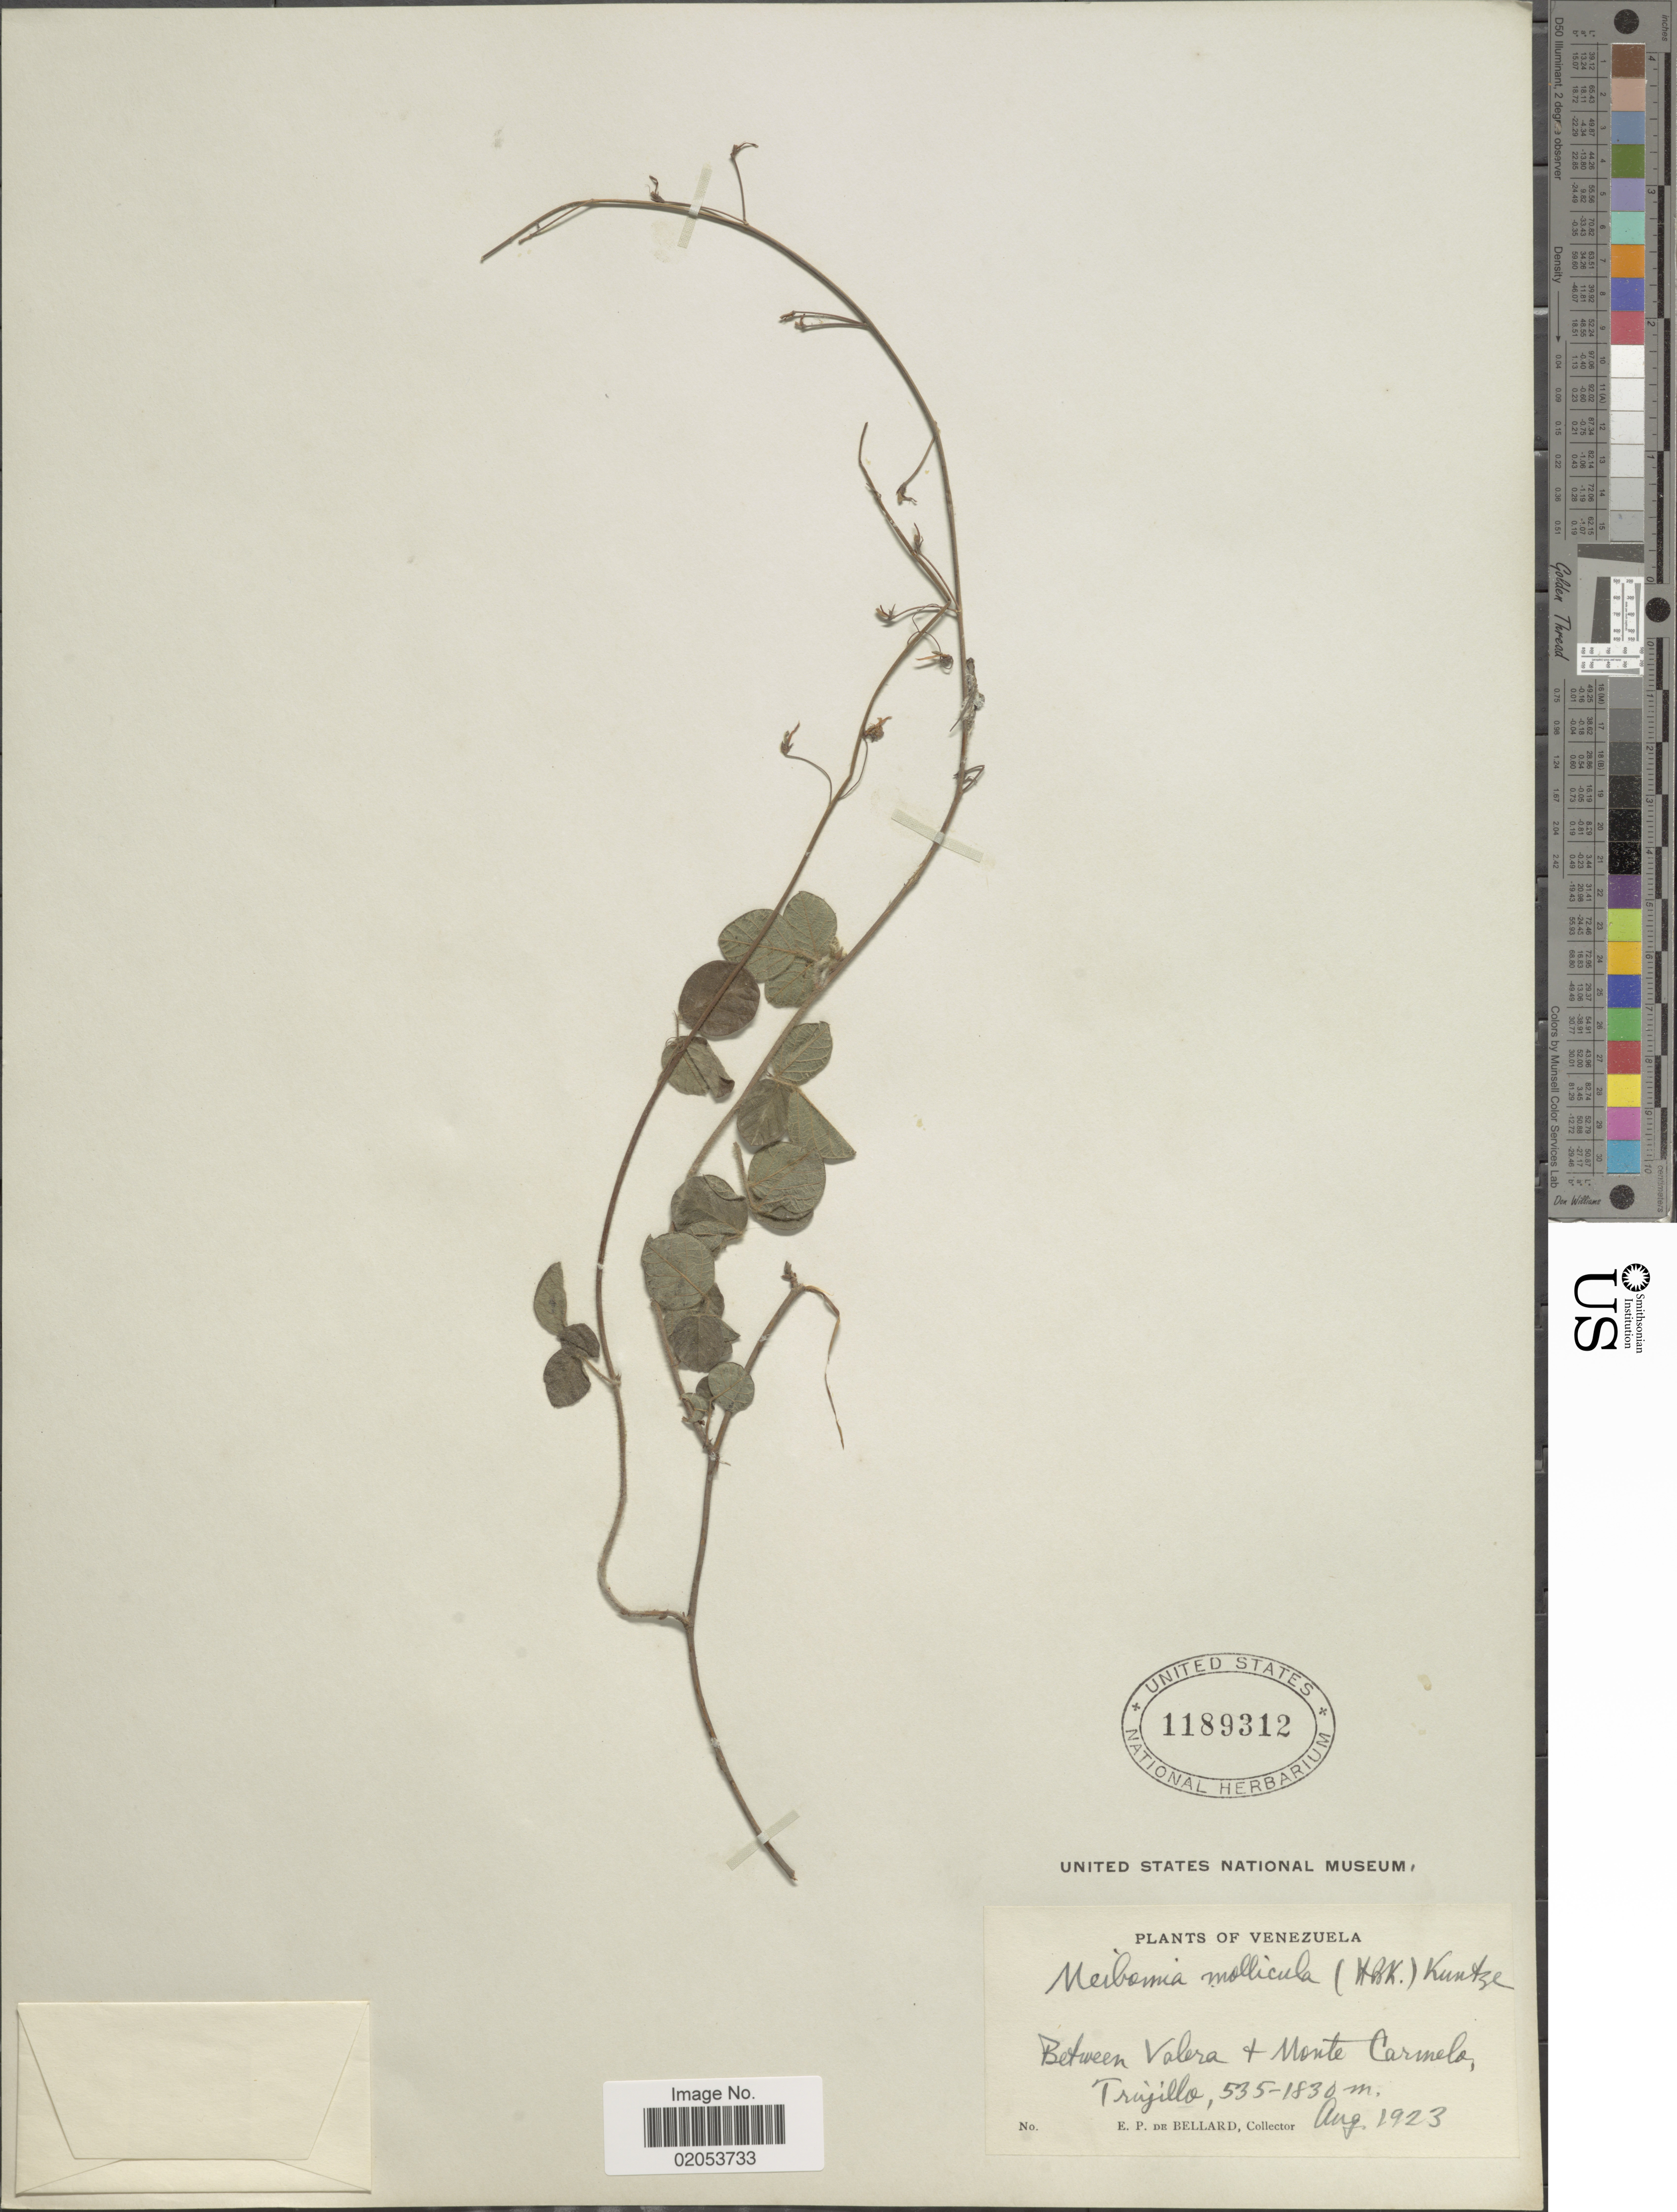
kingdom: Plantae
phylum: Tracheophyta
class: Magnoliopsida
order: Fabales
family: Fabaceae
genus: Desmodium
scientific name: Desmodium molliculum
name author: (Kunth) DC.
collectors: E. de Bellard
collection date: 1923-08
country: Venezuela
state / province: Trujillo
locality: Between Vakera + Monte Carmeleo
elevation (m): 535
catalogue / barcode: US 1189312